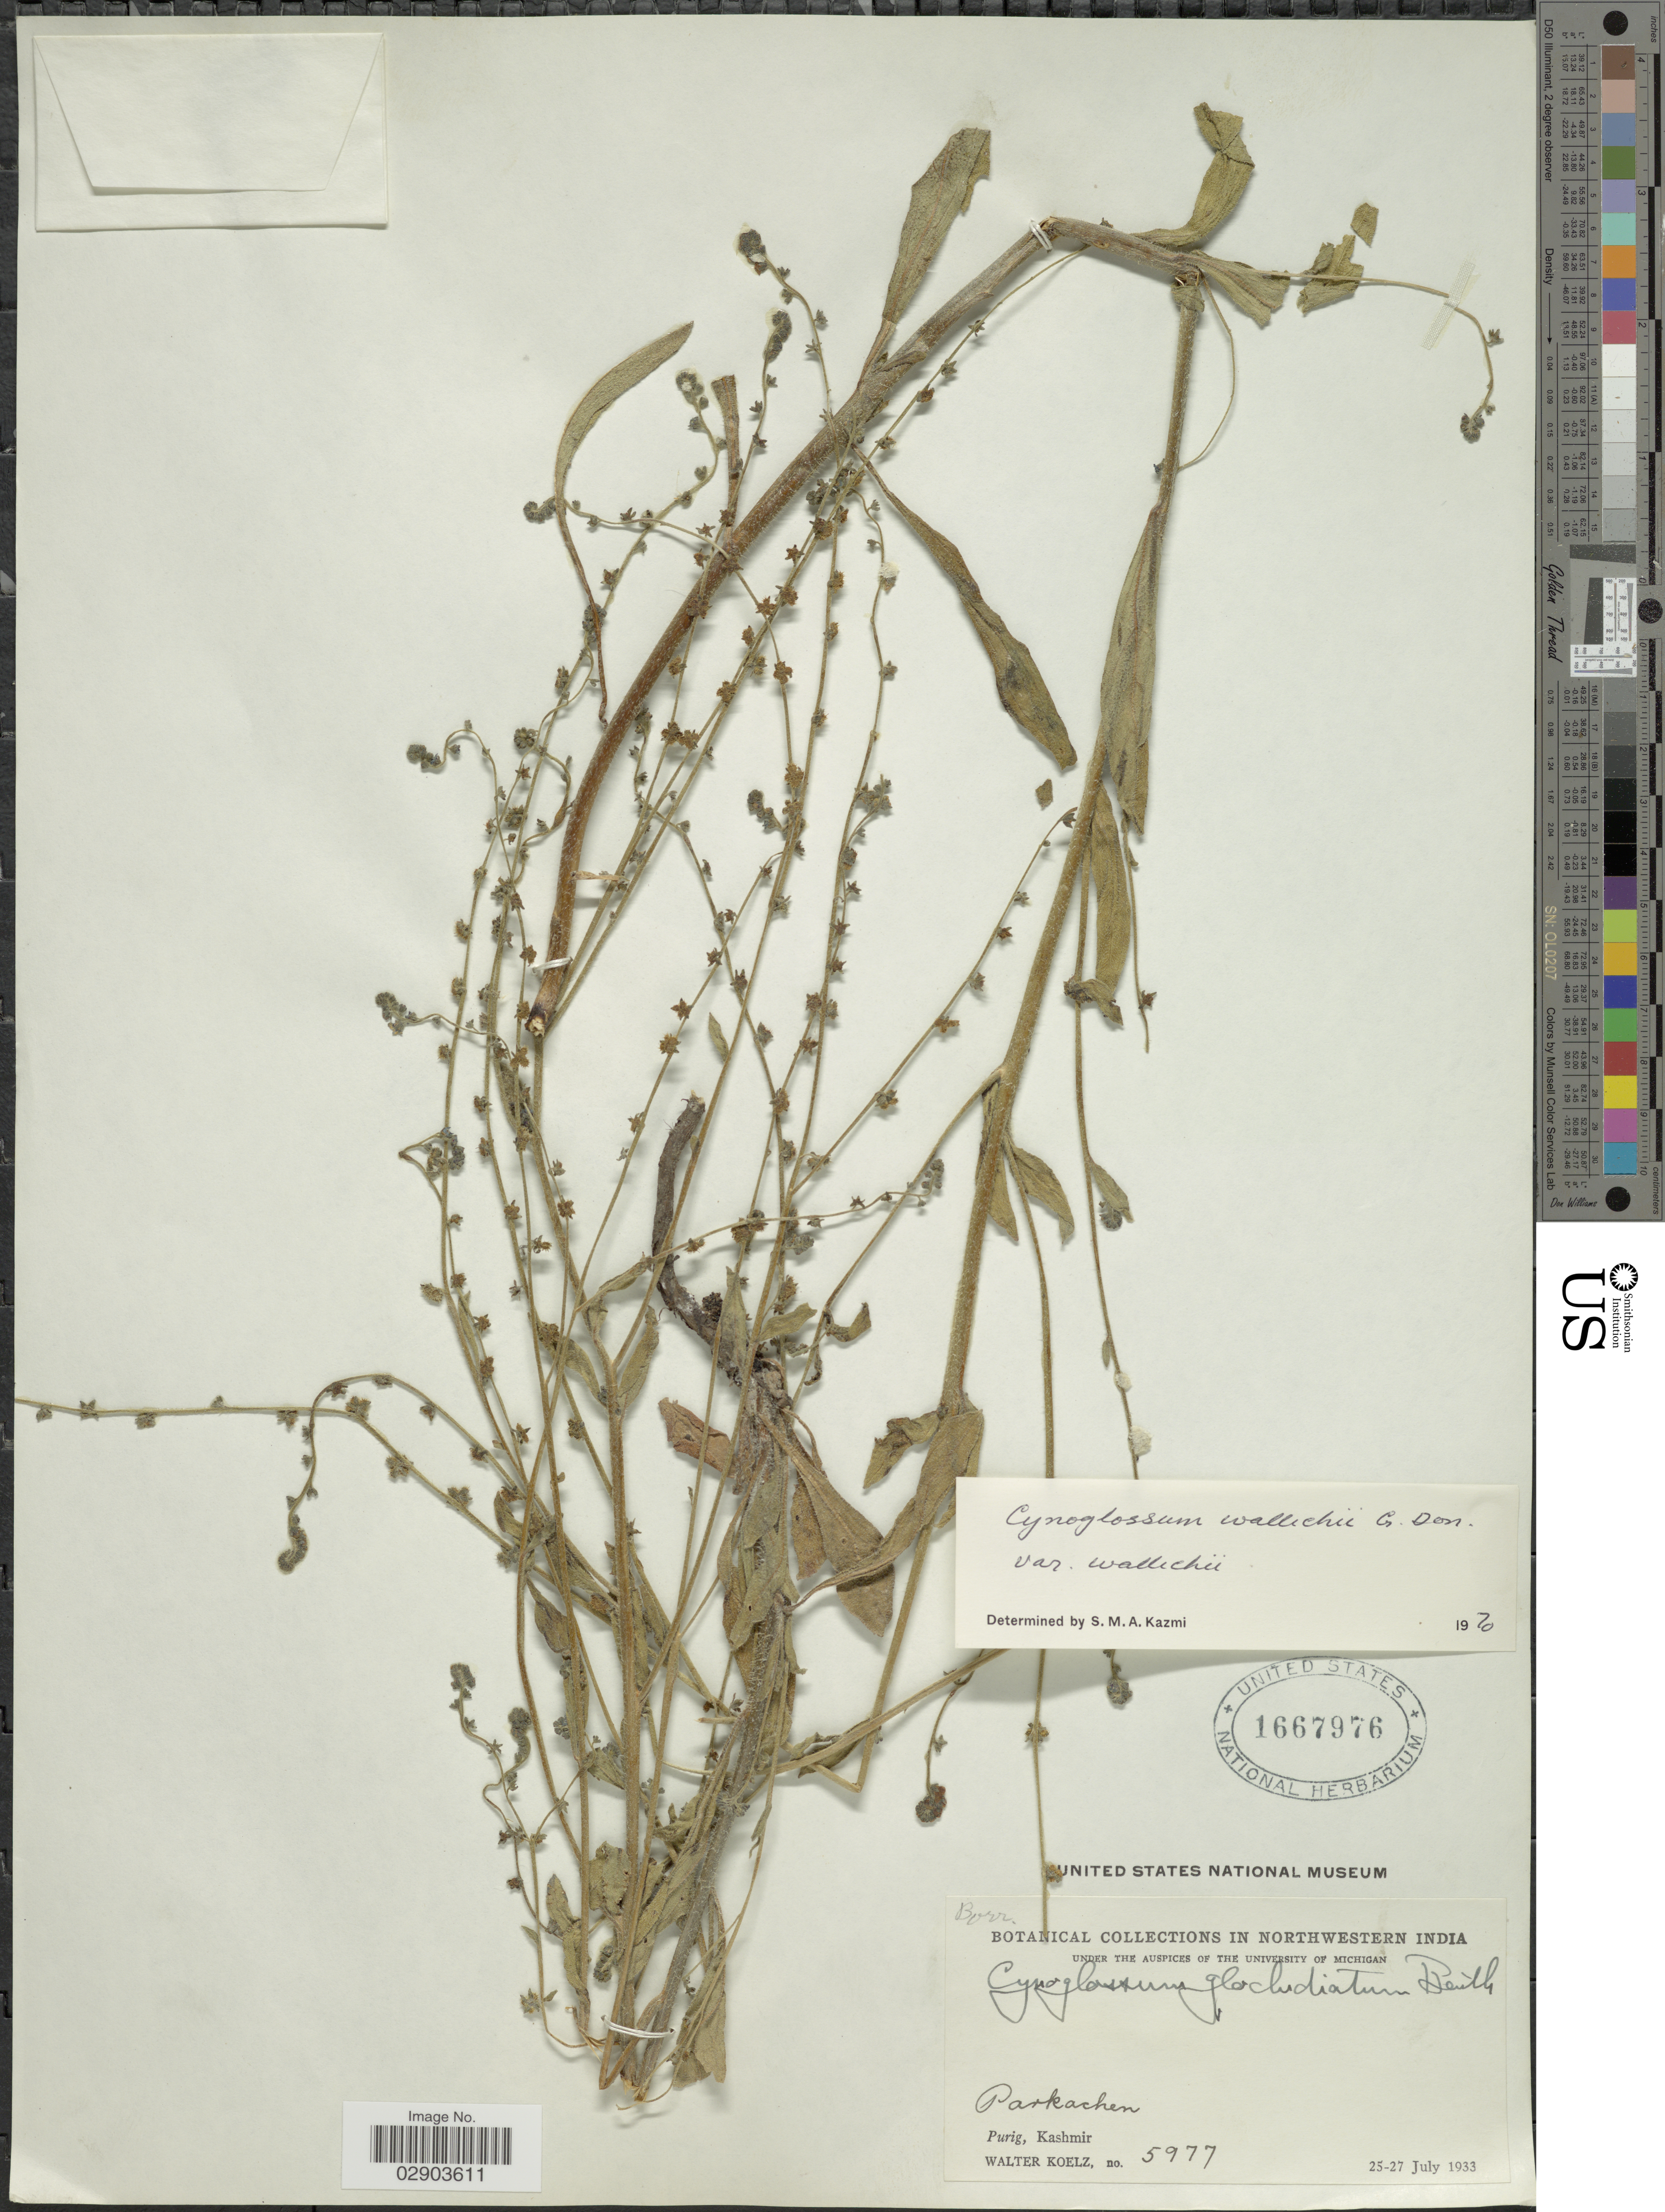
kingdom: Plantae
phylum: Tracheophyta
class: Magnoliopsida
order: Boraginales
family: Boraginaceae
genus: Cynoglossum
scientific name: Cynoglossum wallichii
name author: G. Don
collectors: W. N. Koelz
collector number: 5977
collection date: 1933-07-25/1933-07-27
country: India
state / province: Jammu and Kashmir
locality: Northwestern India, Parkachen, Purig, Kashmir.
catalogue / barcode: US 1667976